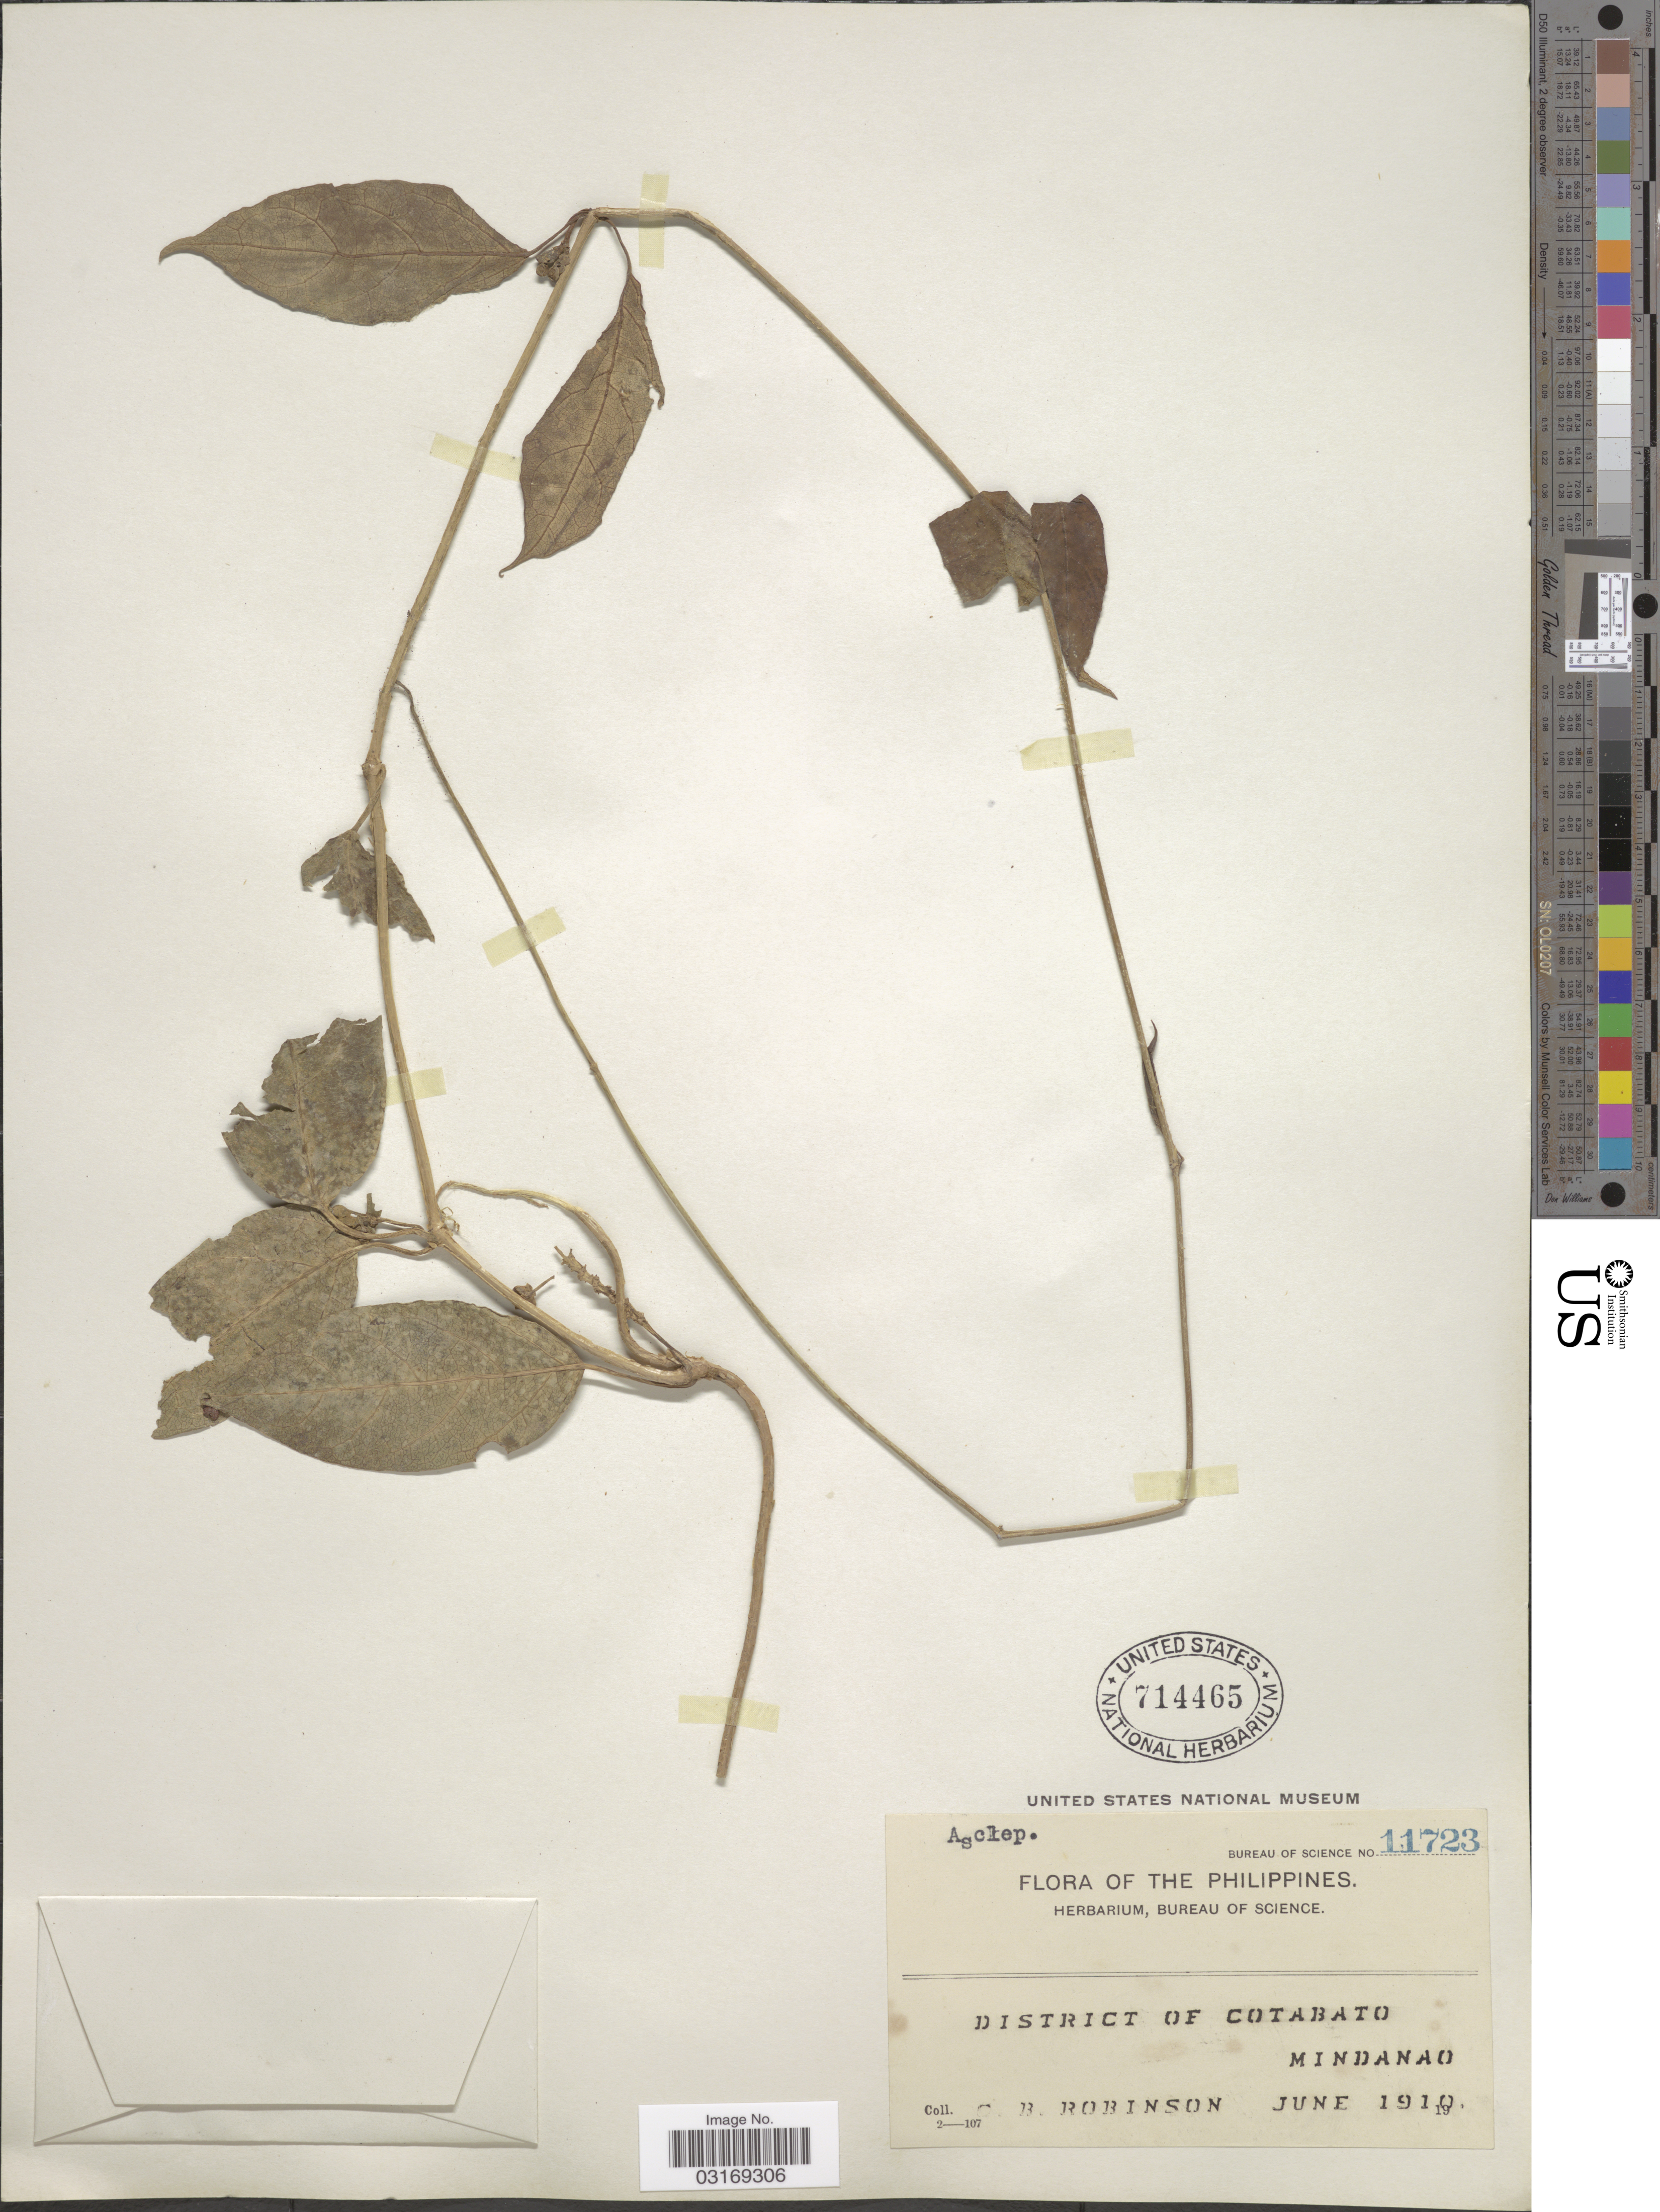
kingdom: Plantae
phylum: Tracheophyta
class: Magnoliopsida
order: Gentianales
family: Apocynaceae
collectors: C. Robinson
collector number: Bureau of Science 11723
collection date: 1910-06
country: Philippines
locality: District of Cotabato Mindanao.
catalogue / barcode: US 714465